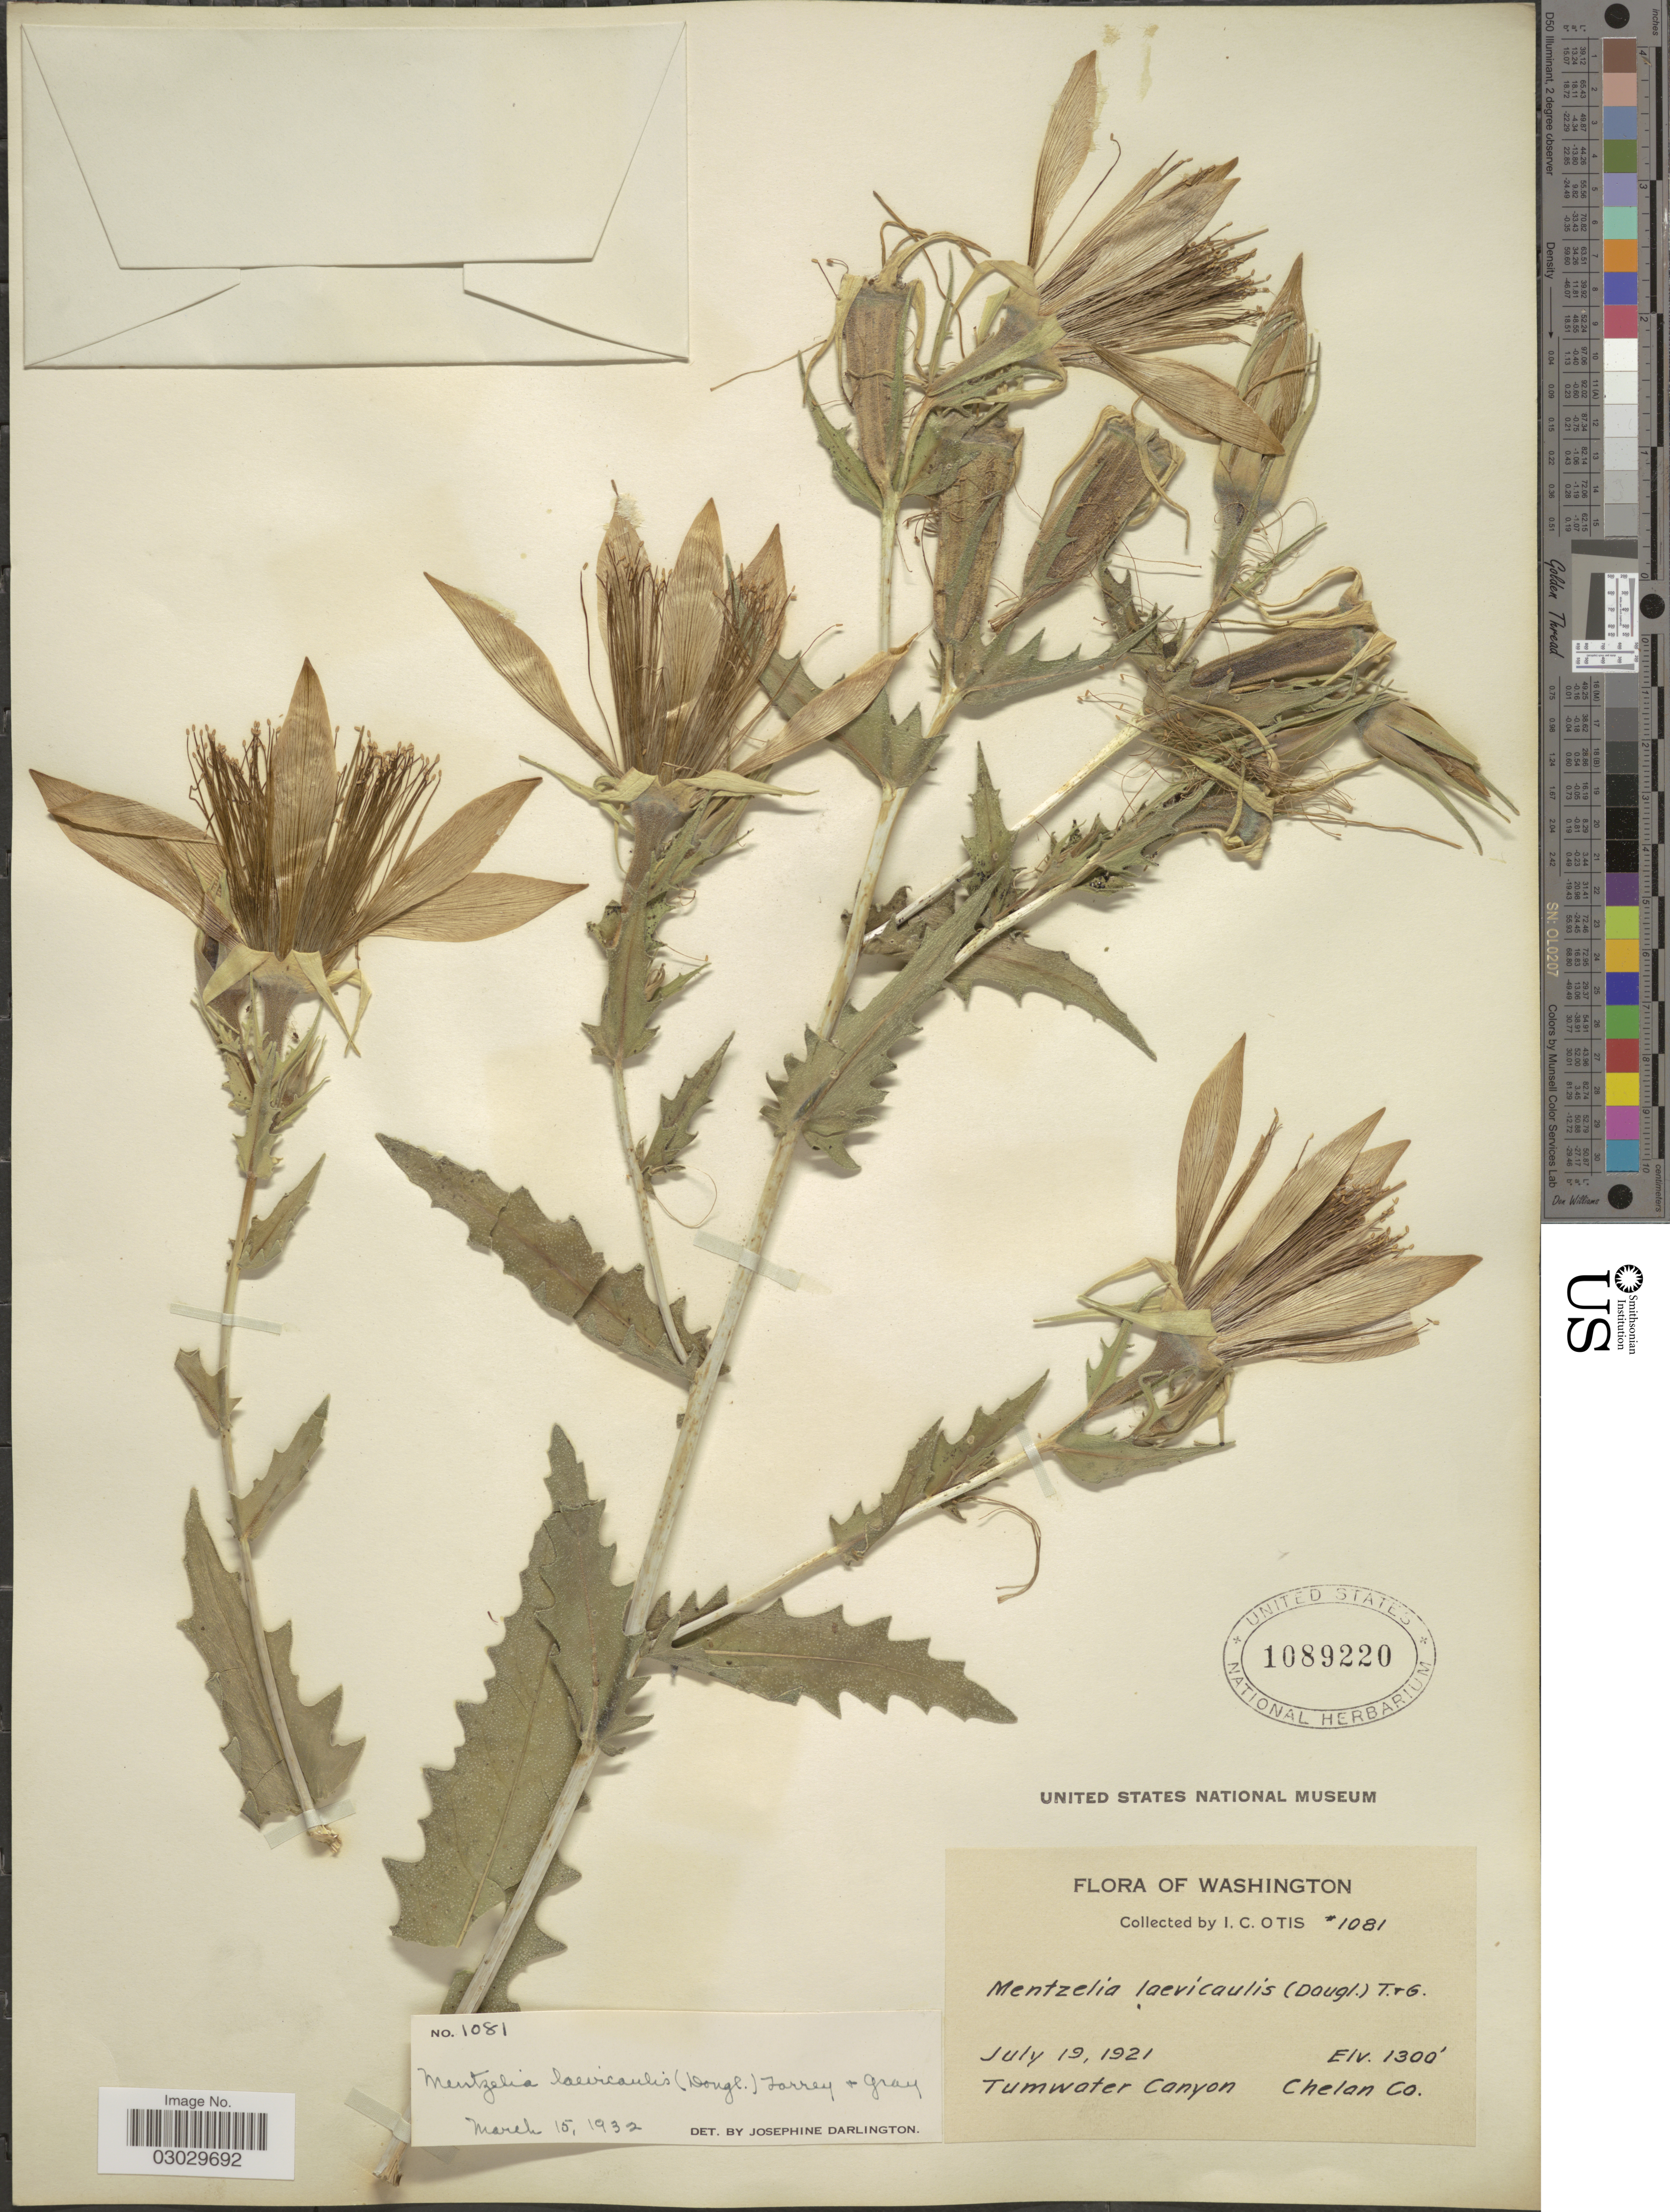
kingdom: Plantae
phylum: Tracheophyta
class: Magnoliopsida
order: Cornales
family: Loasaceae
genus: Mentzelia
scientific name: Mentzelia laevicaulis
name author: (Douglas ex Hook.) Torr. & A. Gray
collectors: I. C. Otis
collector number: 1081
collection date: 1921-07-19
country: United States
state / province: Washington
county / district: Chelan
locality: Tumwater Canyon, Chelan Co.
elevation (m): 396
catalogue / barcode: US 1089220